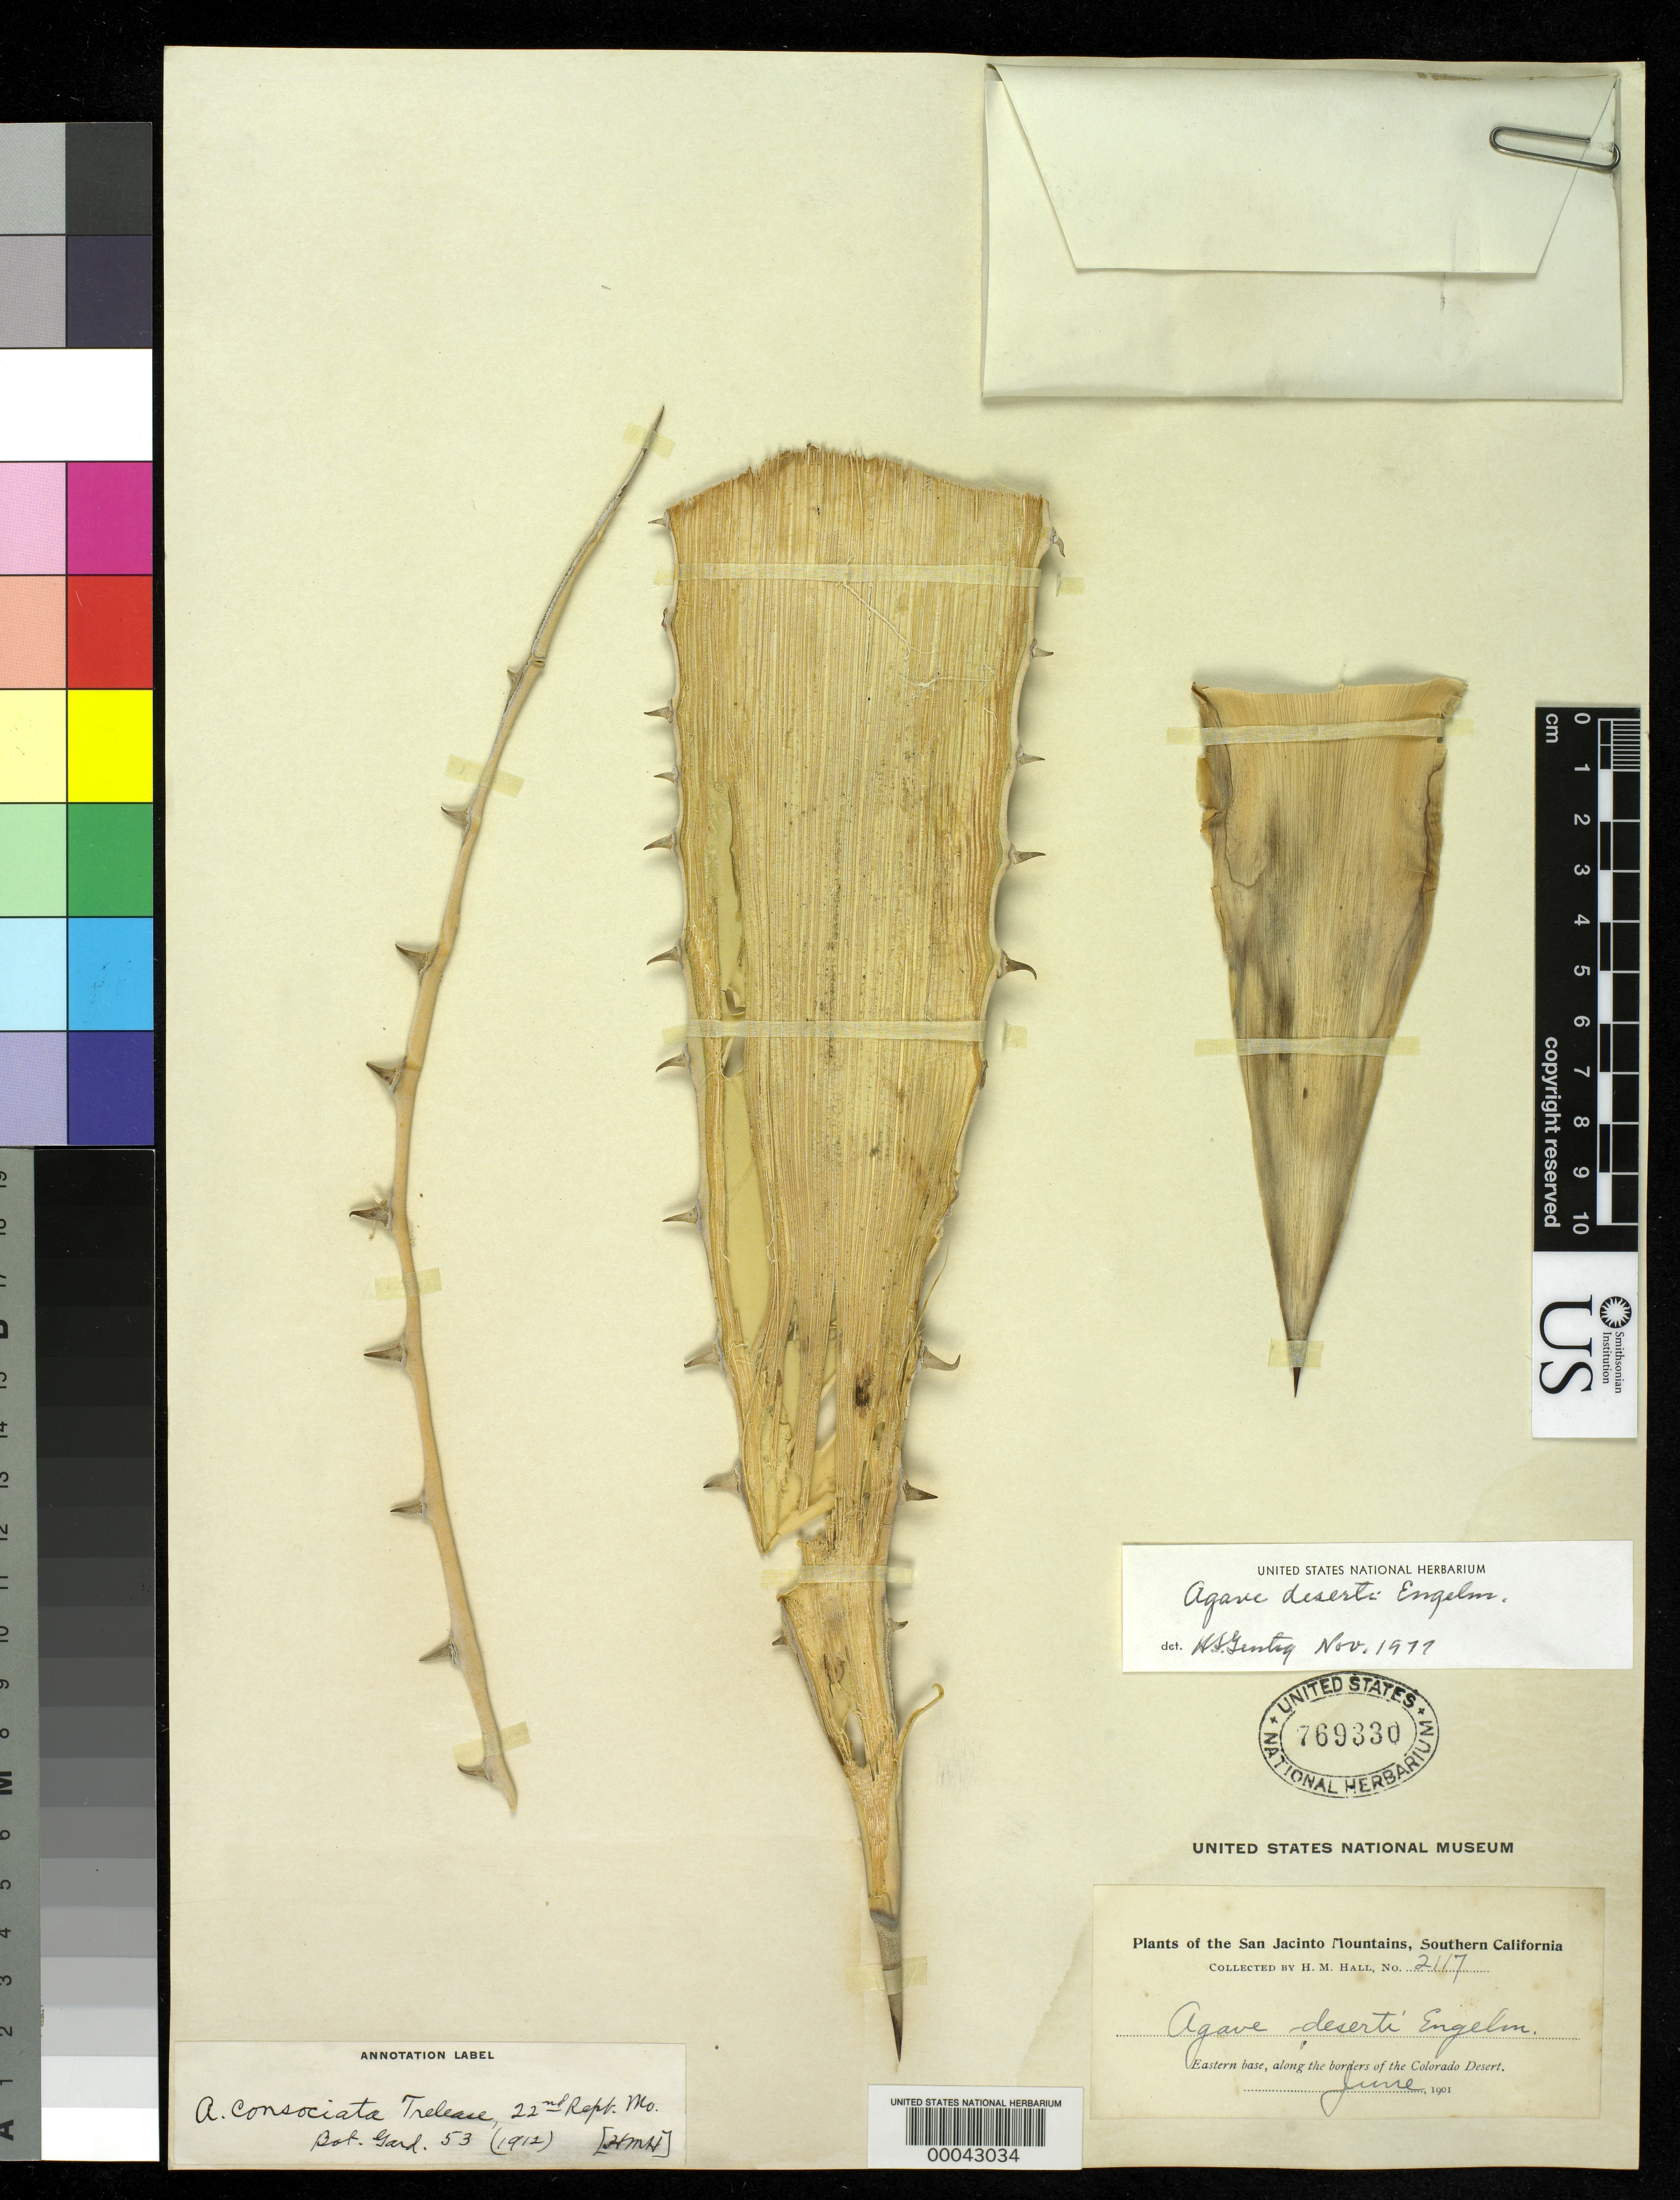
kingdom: Plantae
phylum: Tracheophyta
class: Liliopsida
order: Asparagales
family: Asparagaceae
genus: Agave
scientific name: Agave deserti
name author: Engelm.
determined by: Gentry, H. S.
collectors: H. M. Hall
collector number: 2117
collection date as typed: Jun 1901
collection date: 1901-06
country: United States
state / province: California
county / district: Riverside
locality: San Jacinto Mts., eastern base, along the borders of the Colorado Desert.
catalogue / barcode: US 769330